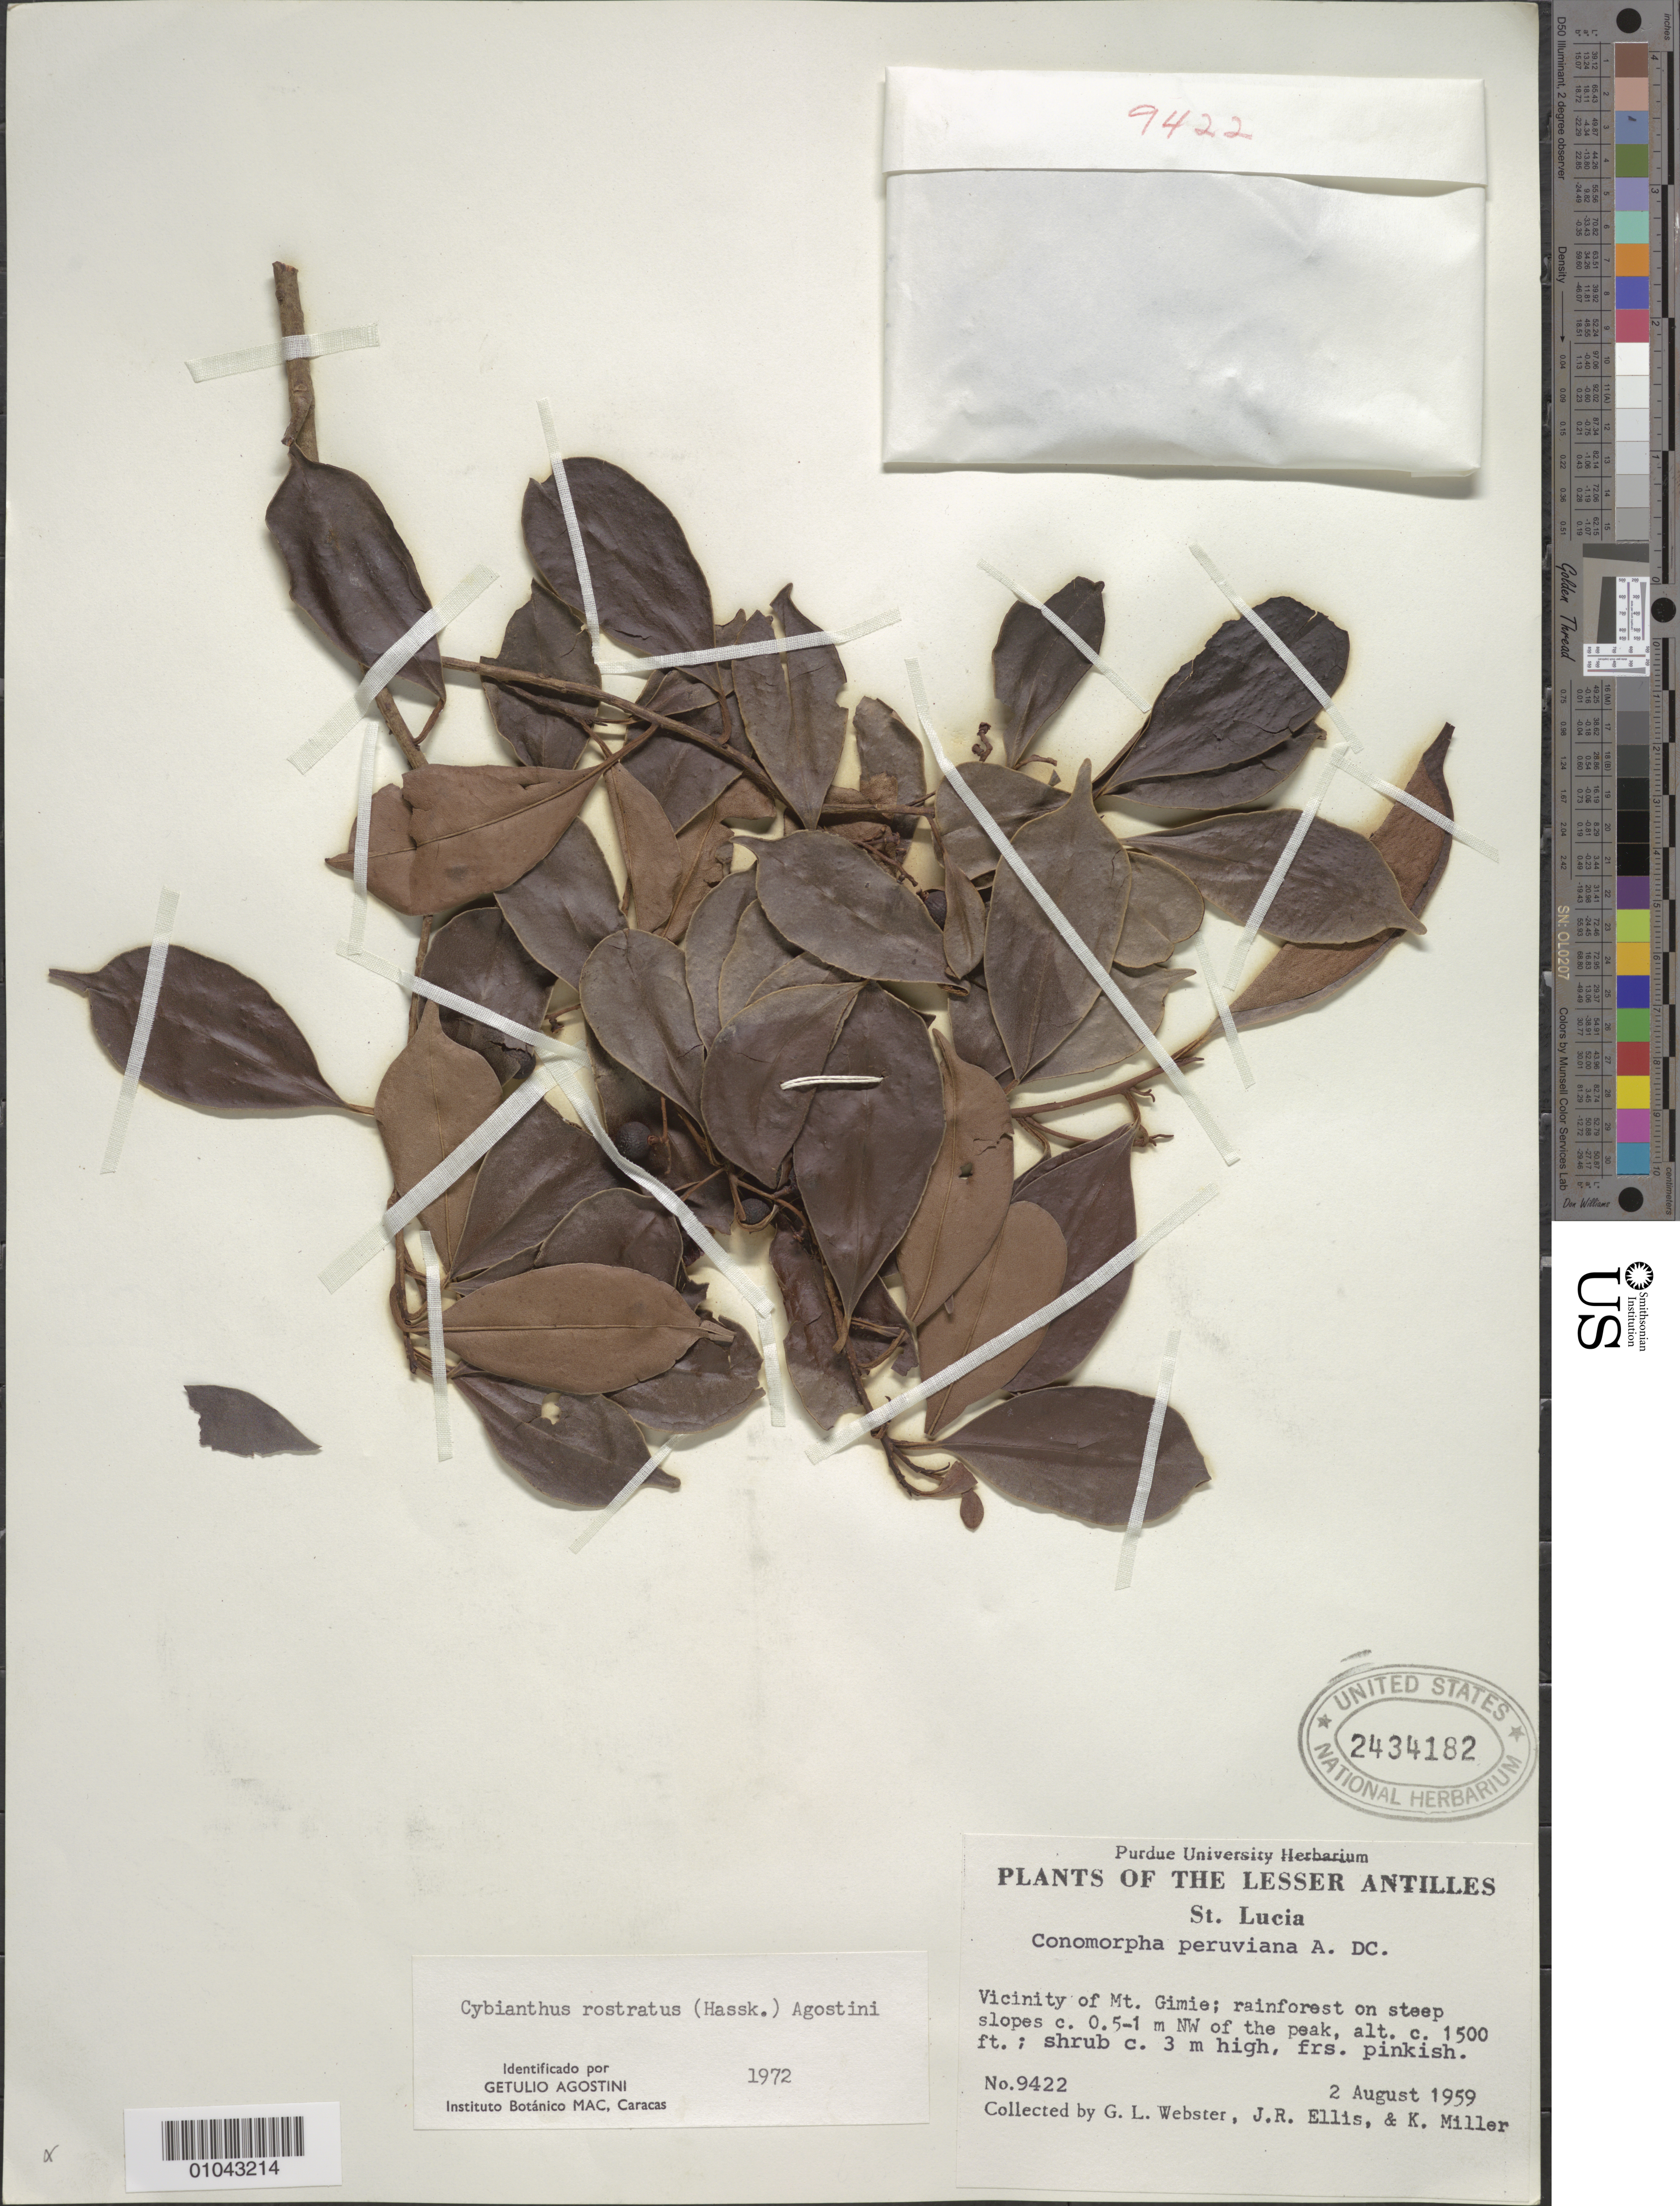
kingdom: Plantae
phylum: Tracheophyta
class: Magnoliopsida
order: Ericales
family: Primulaceae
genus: Cybianthus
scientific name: Cybianthus rostratus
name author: (Hassk.) G. Agostini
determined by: Agostini, G.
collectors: G. L. Webster, J. R. Ellis & K. Miller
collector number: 9422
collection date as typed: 02 Aug 1959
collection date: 1959-08-02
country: St. Lucia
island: St. Lucia I.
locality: Mt. Gimie, vicinity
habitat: Rainforest on steep slopes, about 0.5-1 m NW of the peak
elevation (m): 457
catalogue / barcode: US 2434182